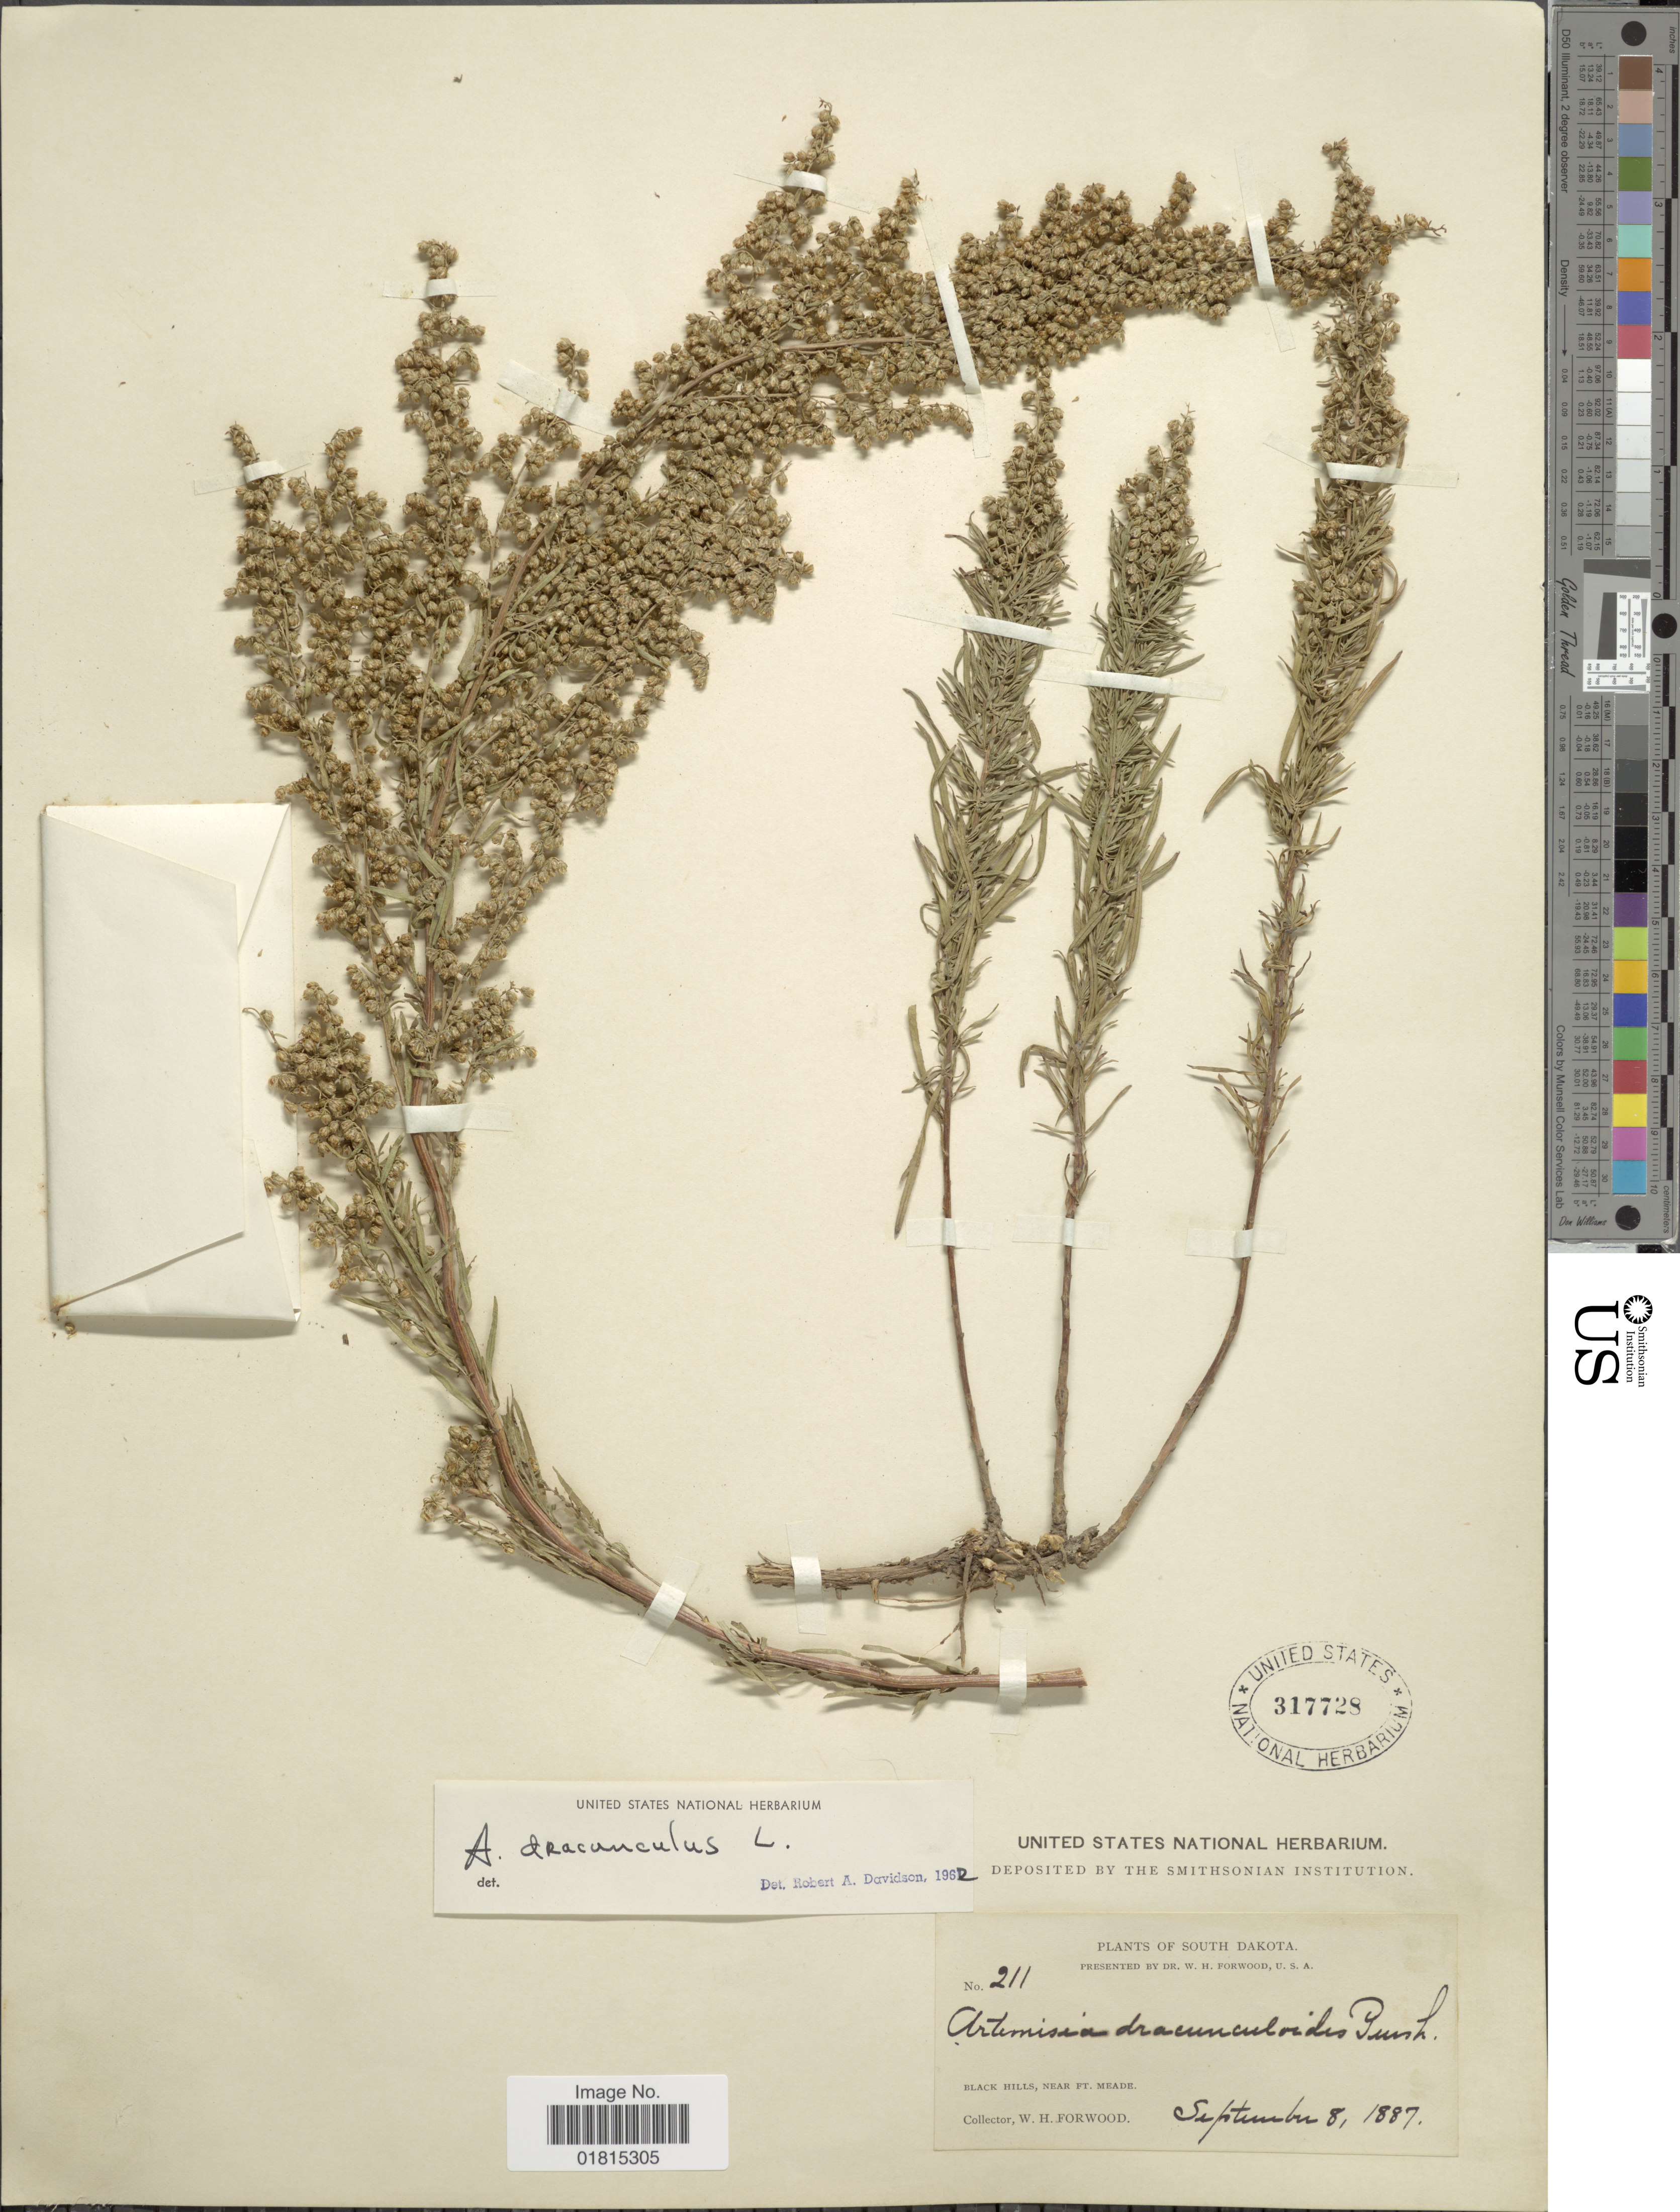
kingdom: Plantae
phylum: Tracheophyta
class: Magnoliopsida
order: Asterales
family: Asteraceae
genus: Artemisia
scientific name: Artemisia dracunculoides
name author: Pursh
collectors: W. Forwood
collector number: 211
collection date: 1887-09-08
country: United States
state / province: South Dakota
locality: Black Hills, near Ft. Meade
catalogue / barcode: US 317728